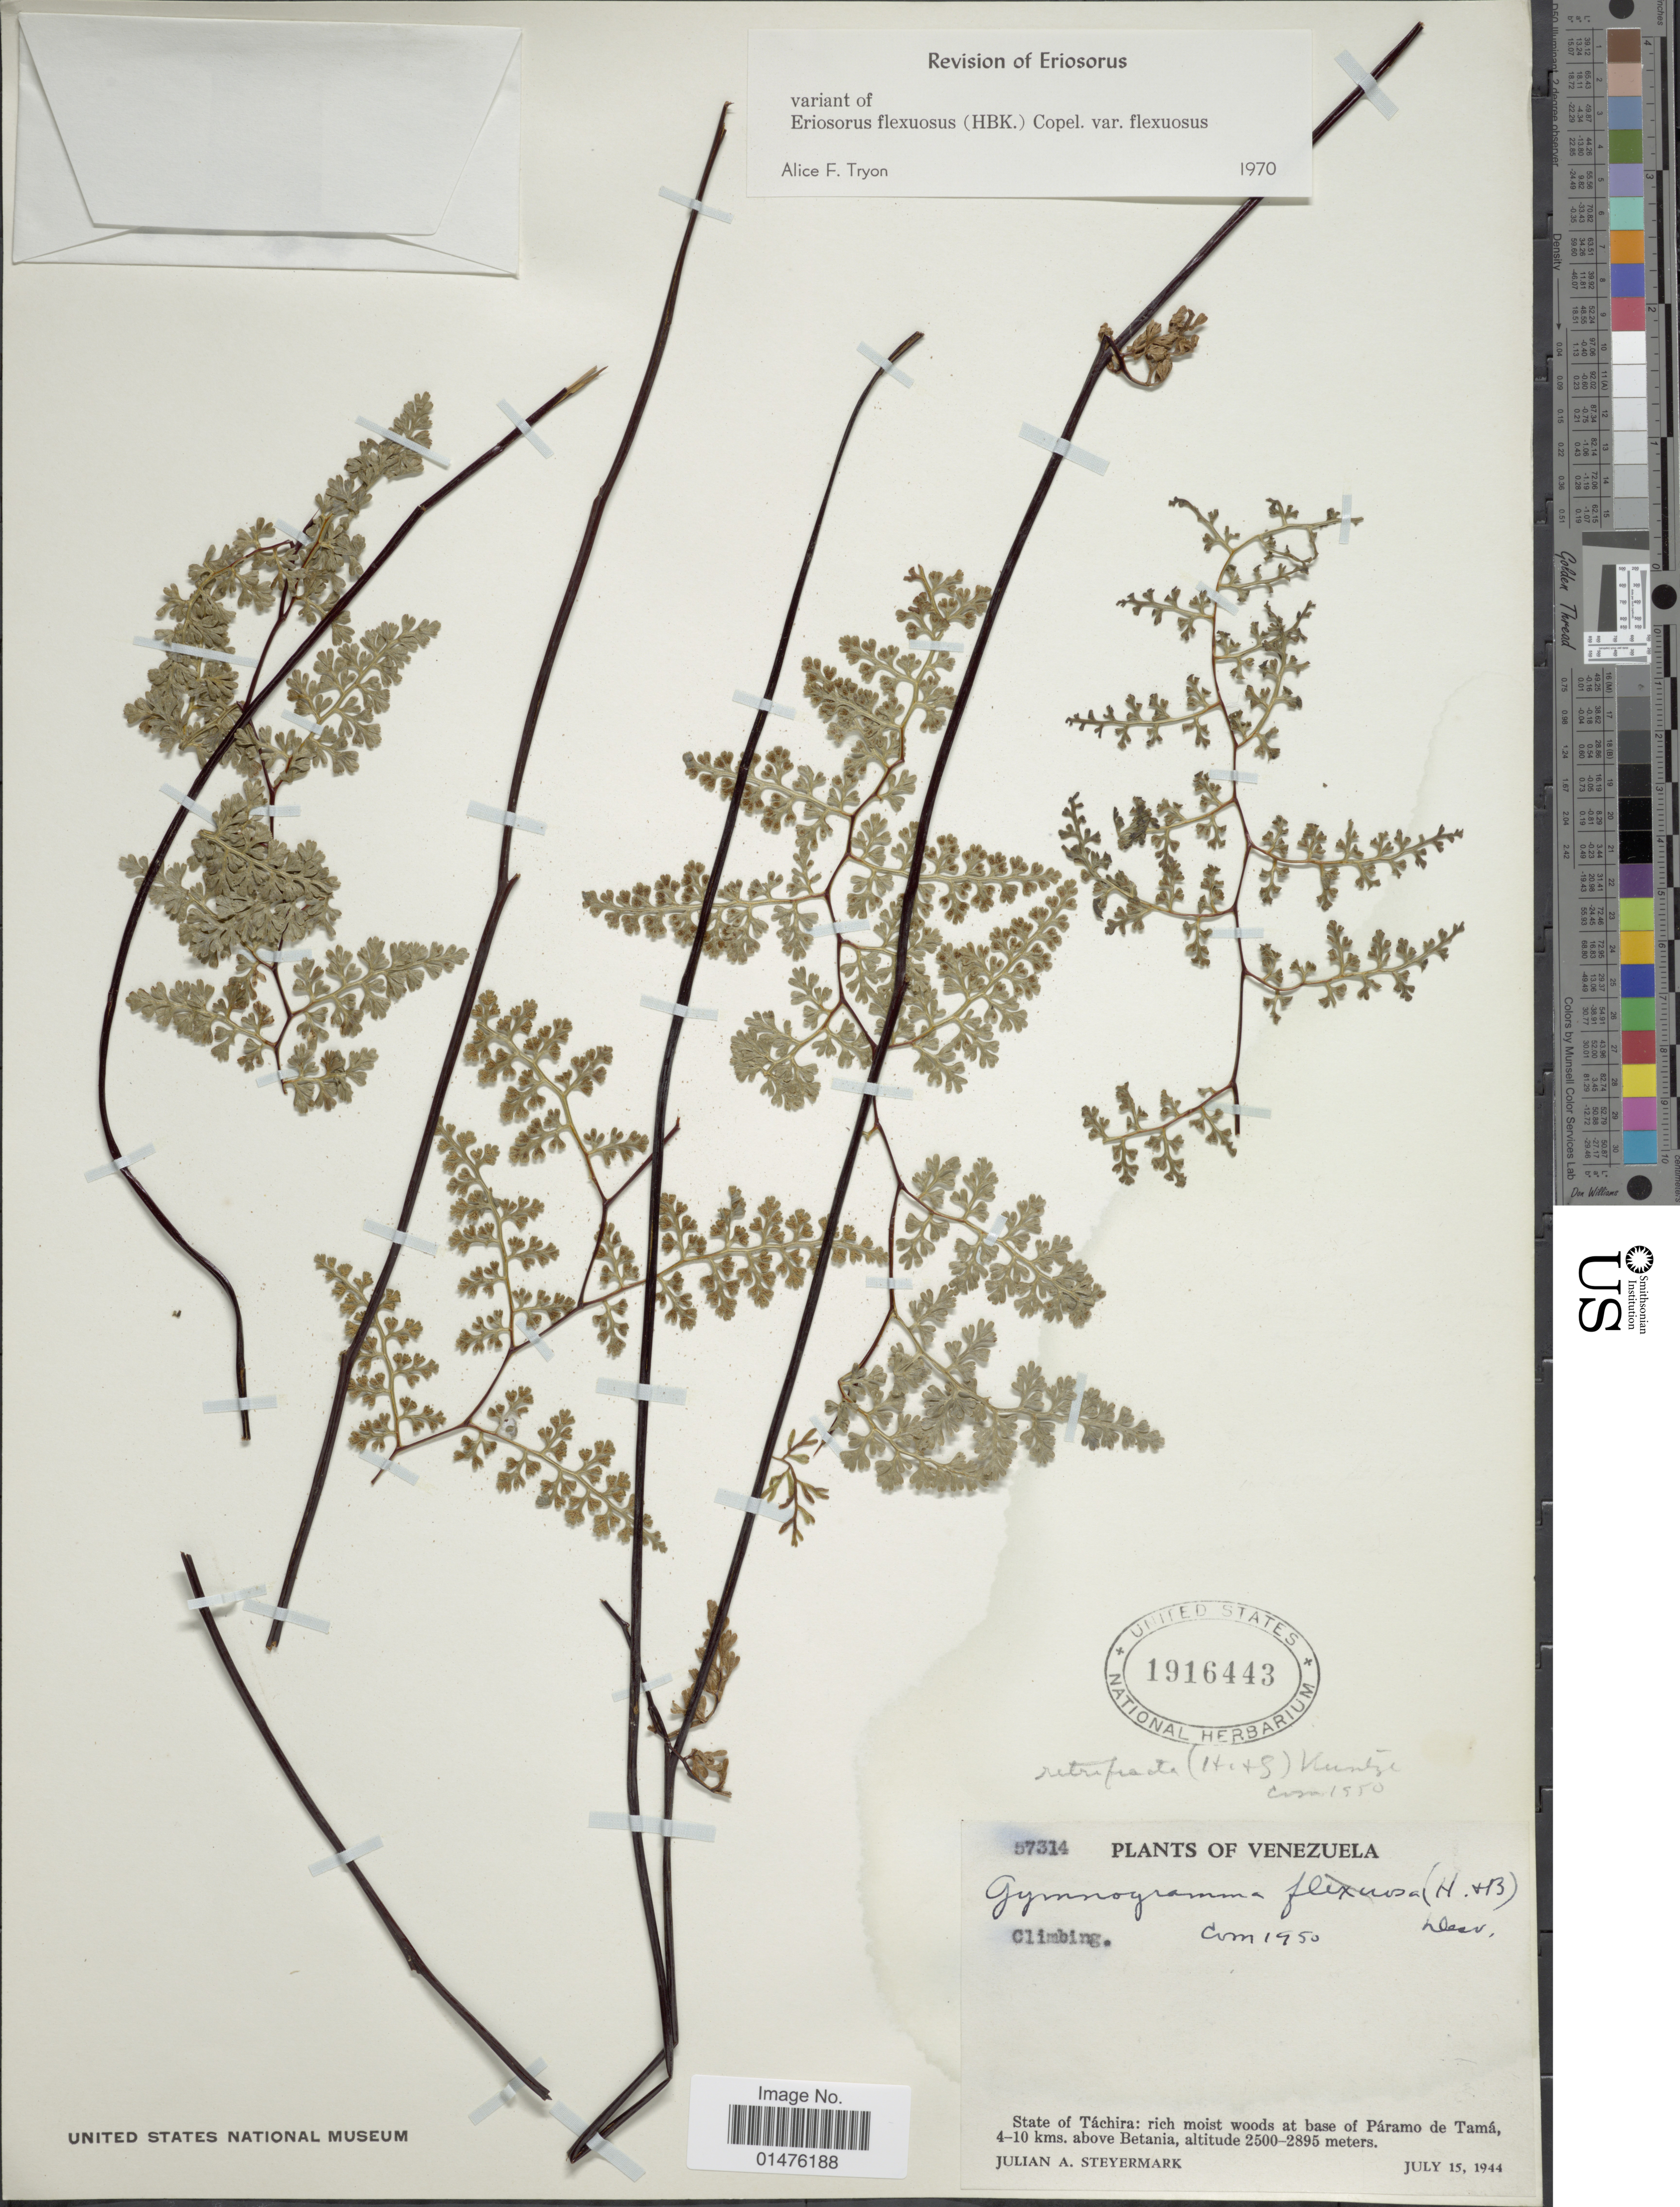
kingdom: Plantae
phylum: Tracheophyta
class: Polypodiopsida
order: Polypodiales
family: Pteridaceae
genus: Jamesonia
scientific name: Jamesonia flexuosa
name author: (Humb. & Bonpl.) Christenh.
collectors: J. Steyermark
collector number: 57314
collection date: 1944-07-15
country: Venezuela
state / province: Tachira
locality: Rich moist woods at base of Páramo de Tamá, 4-10 kms. above Betania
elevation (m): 2500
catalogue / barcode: US 1916443